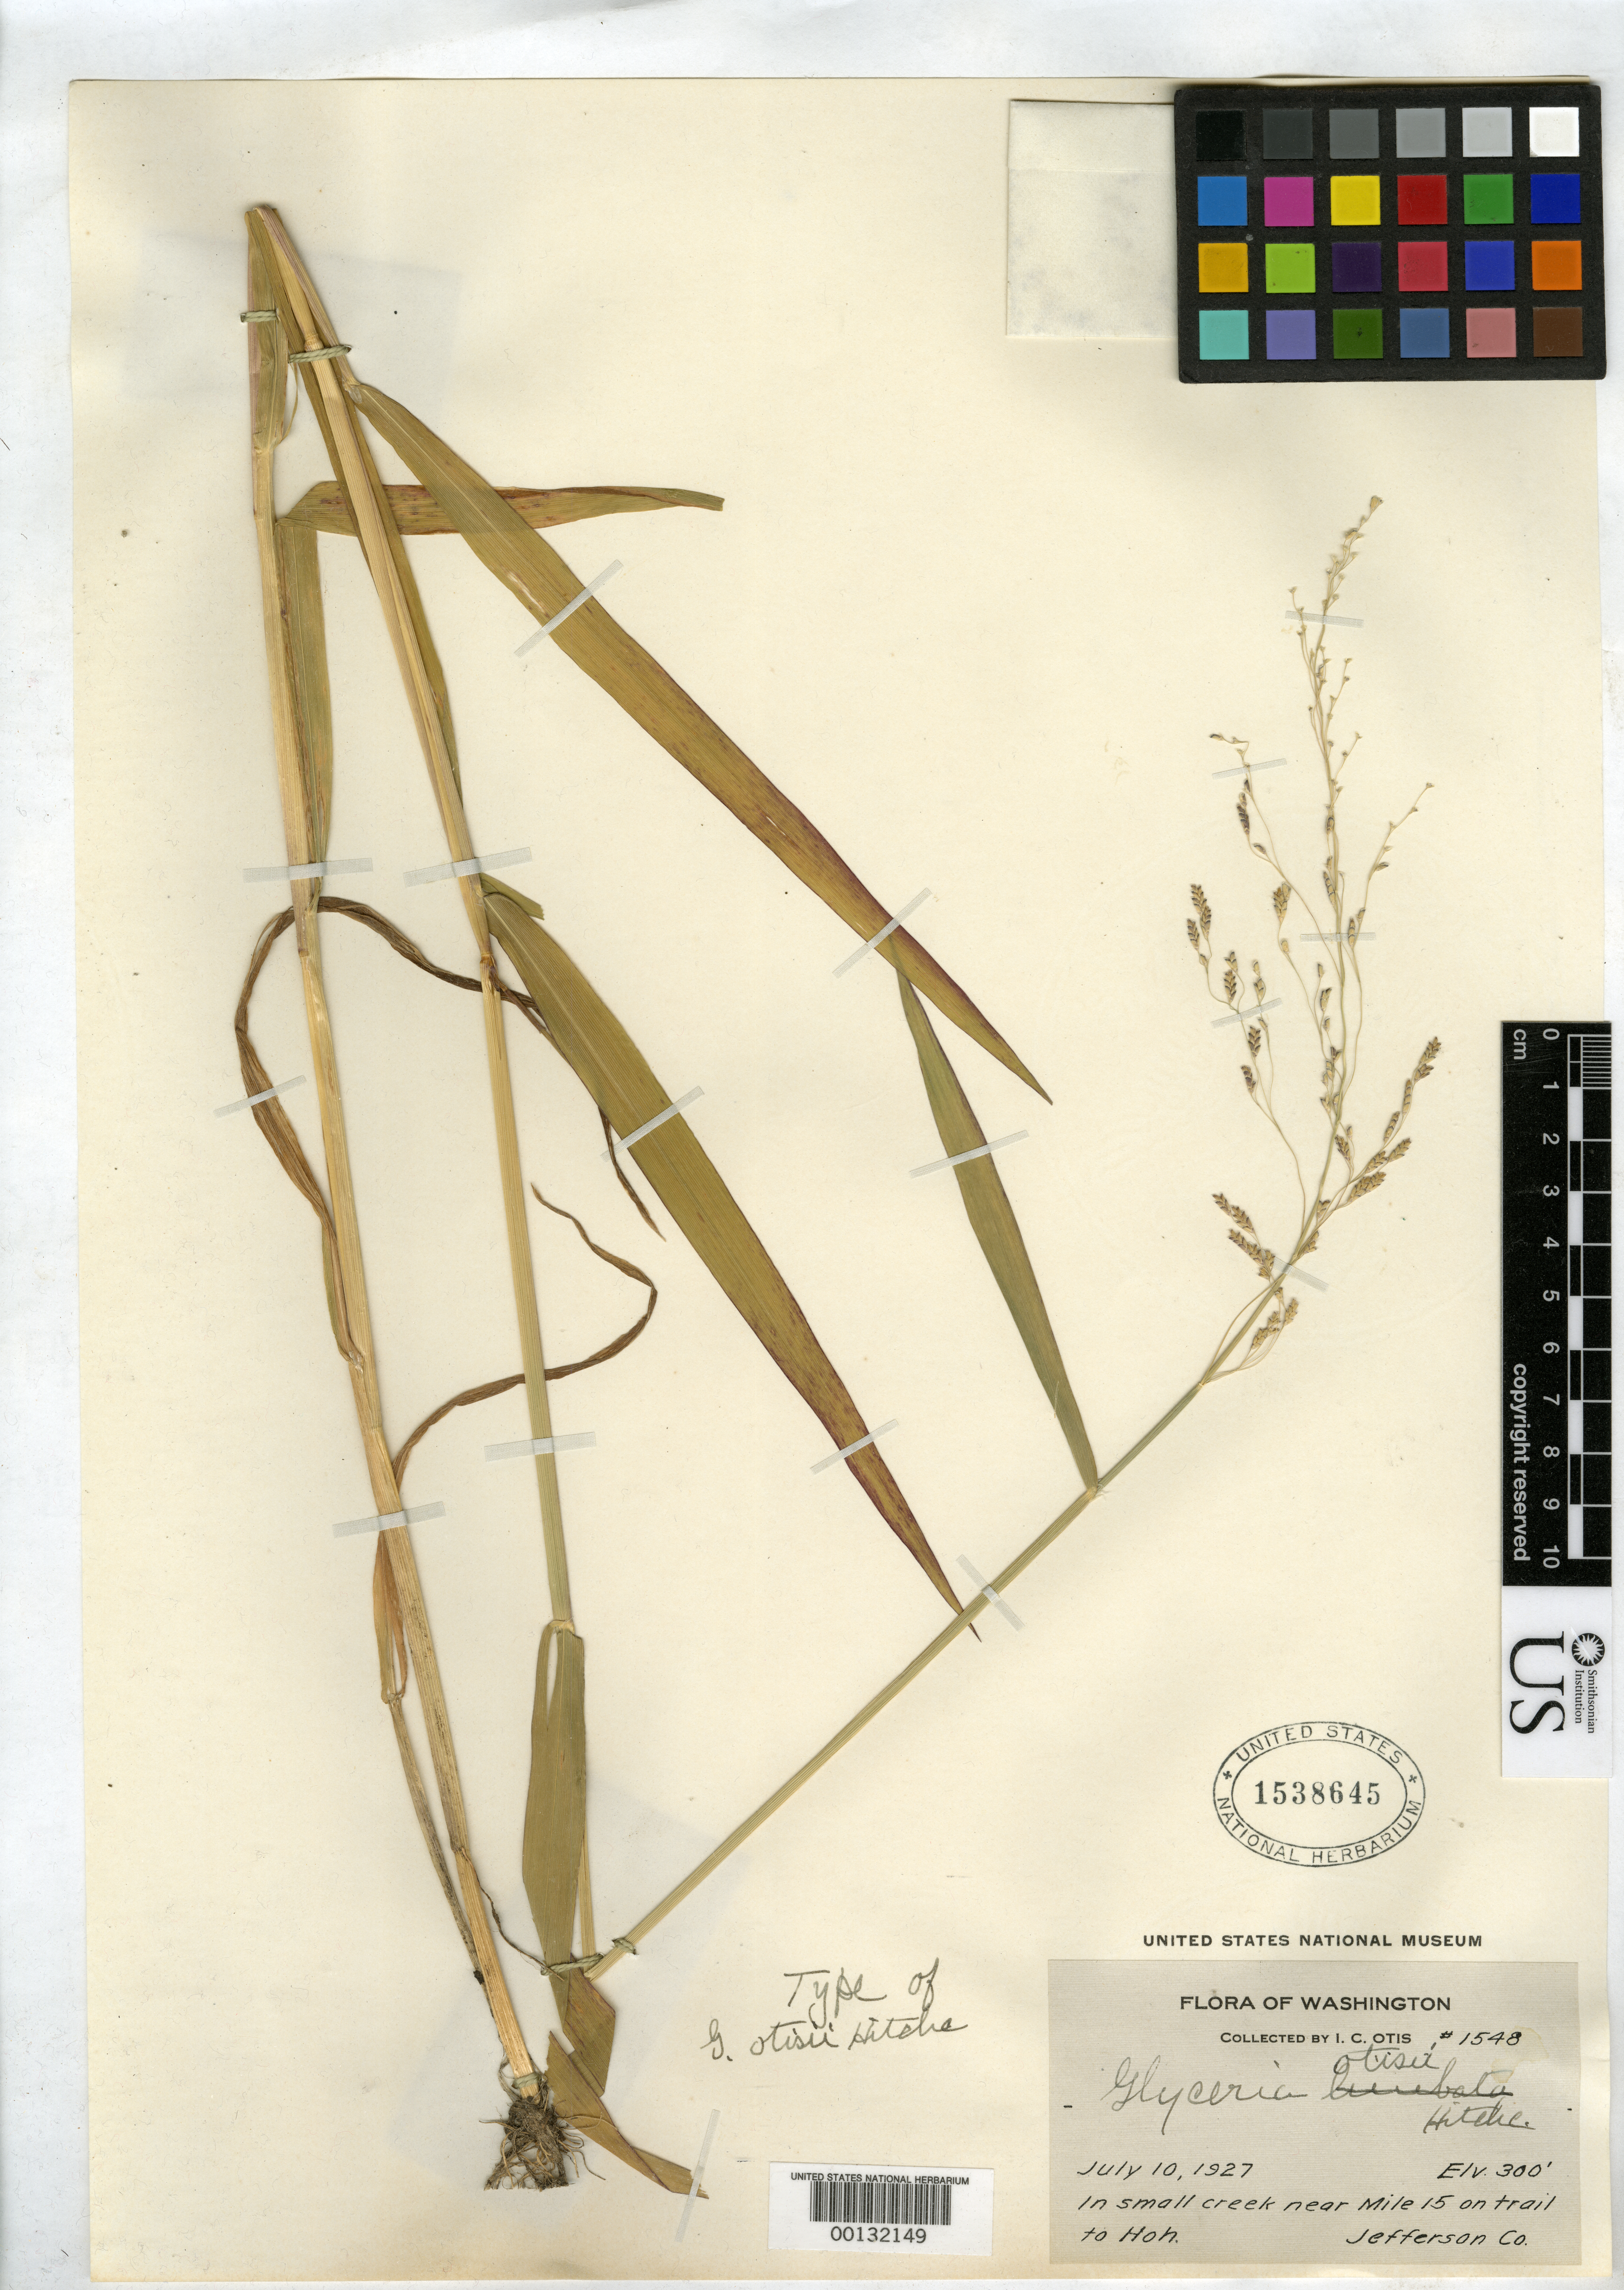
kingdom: Plantae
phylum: Tracheophyta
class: Liliopsida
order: Poales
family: Poaceae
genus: Glyceria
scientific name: Glyceria otisii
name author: Hitchc.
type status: Holotype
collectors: I. Otis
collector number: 1548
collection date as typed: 10 Jul 1927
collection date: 1927-07-10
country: United States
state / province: Washington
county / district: Jefferson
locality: Near mile 15 on trail to Hoh.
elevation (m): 91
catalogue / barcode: US 1538645